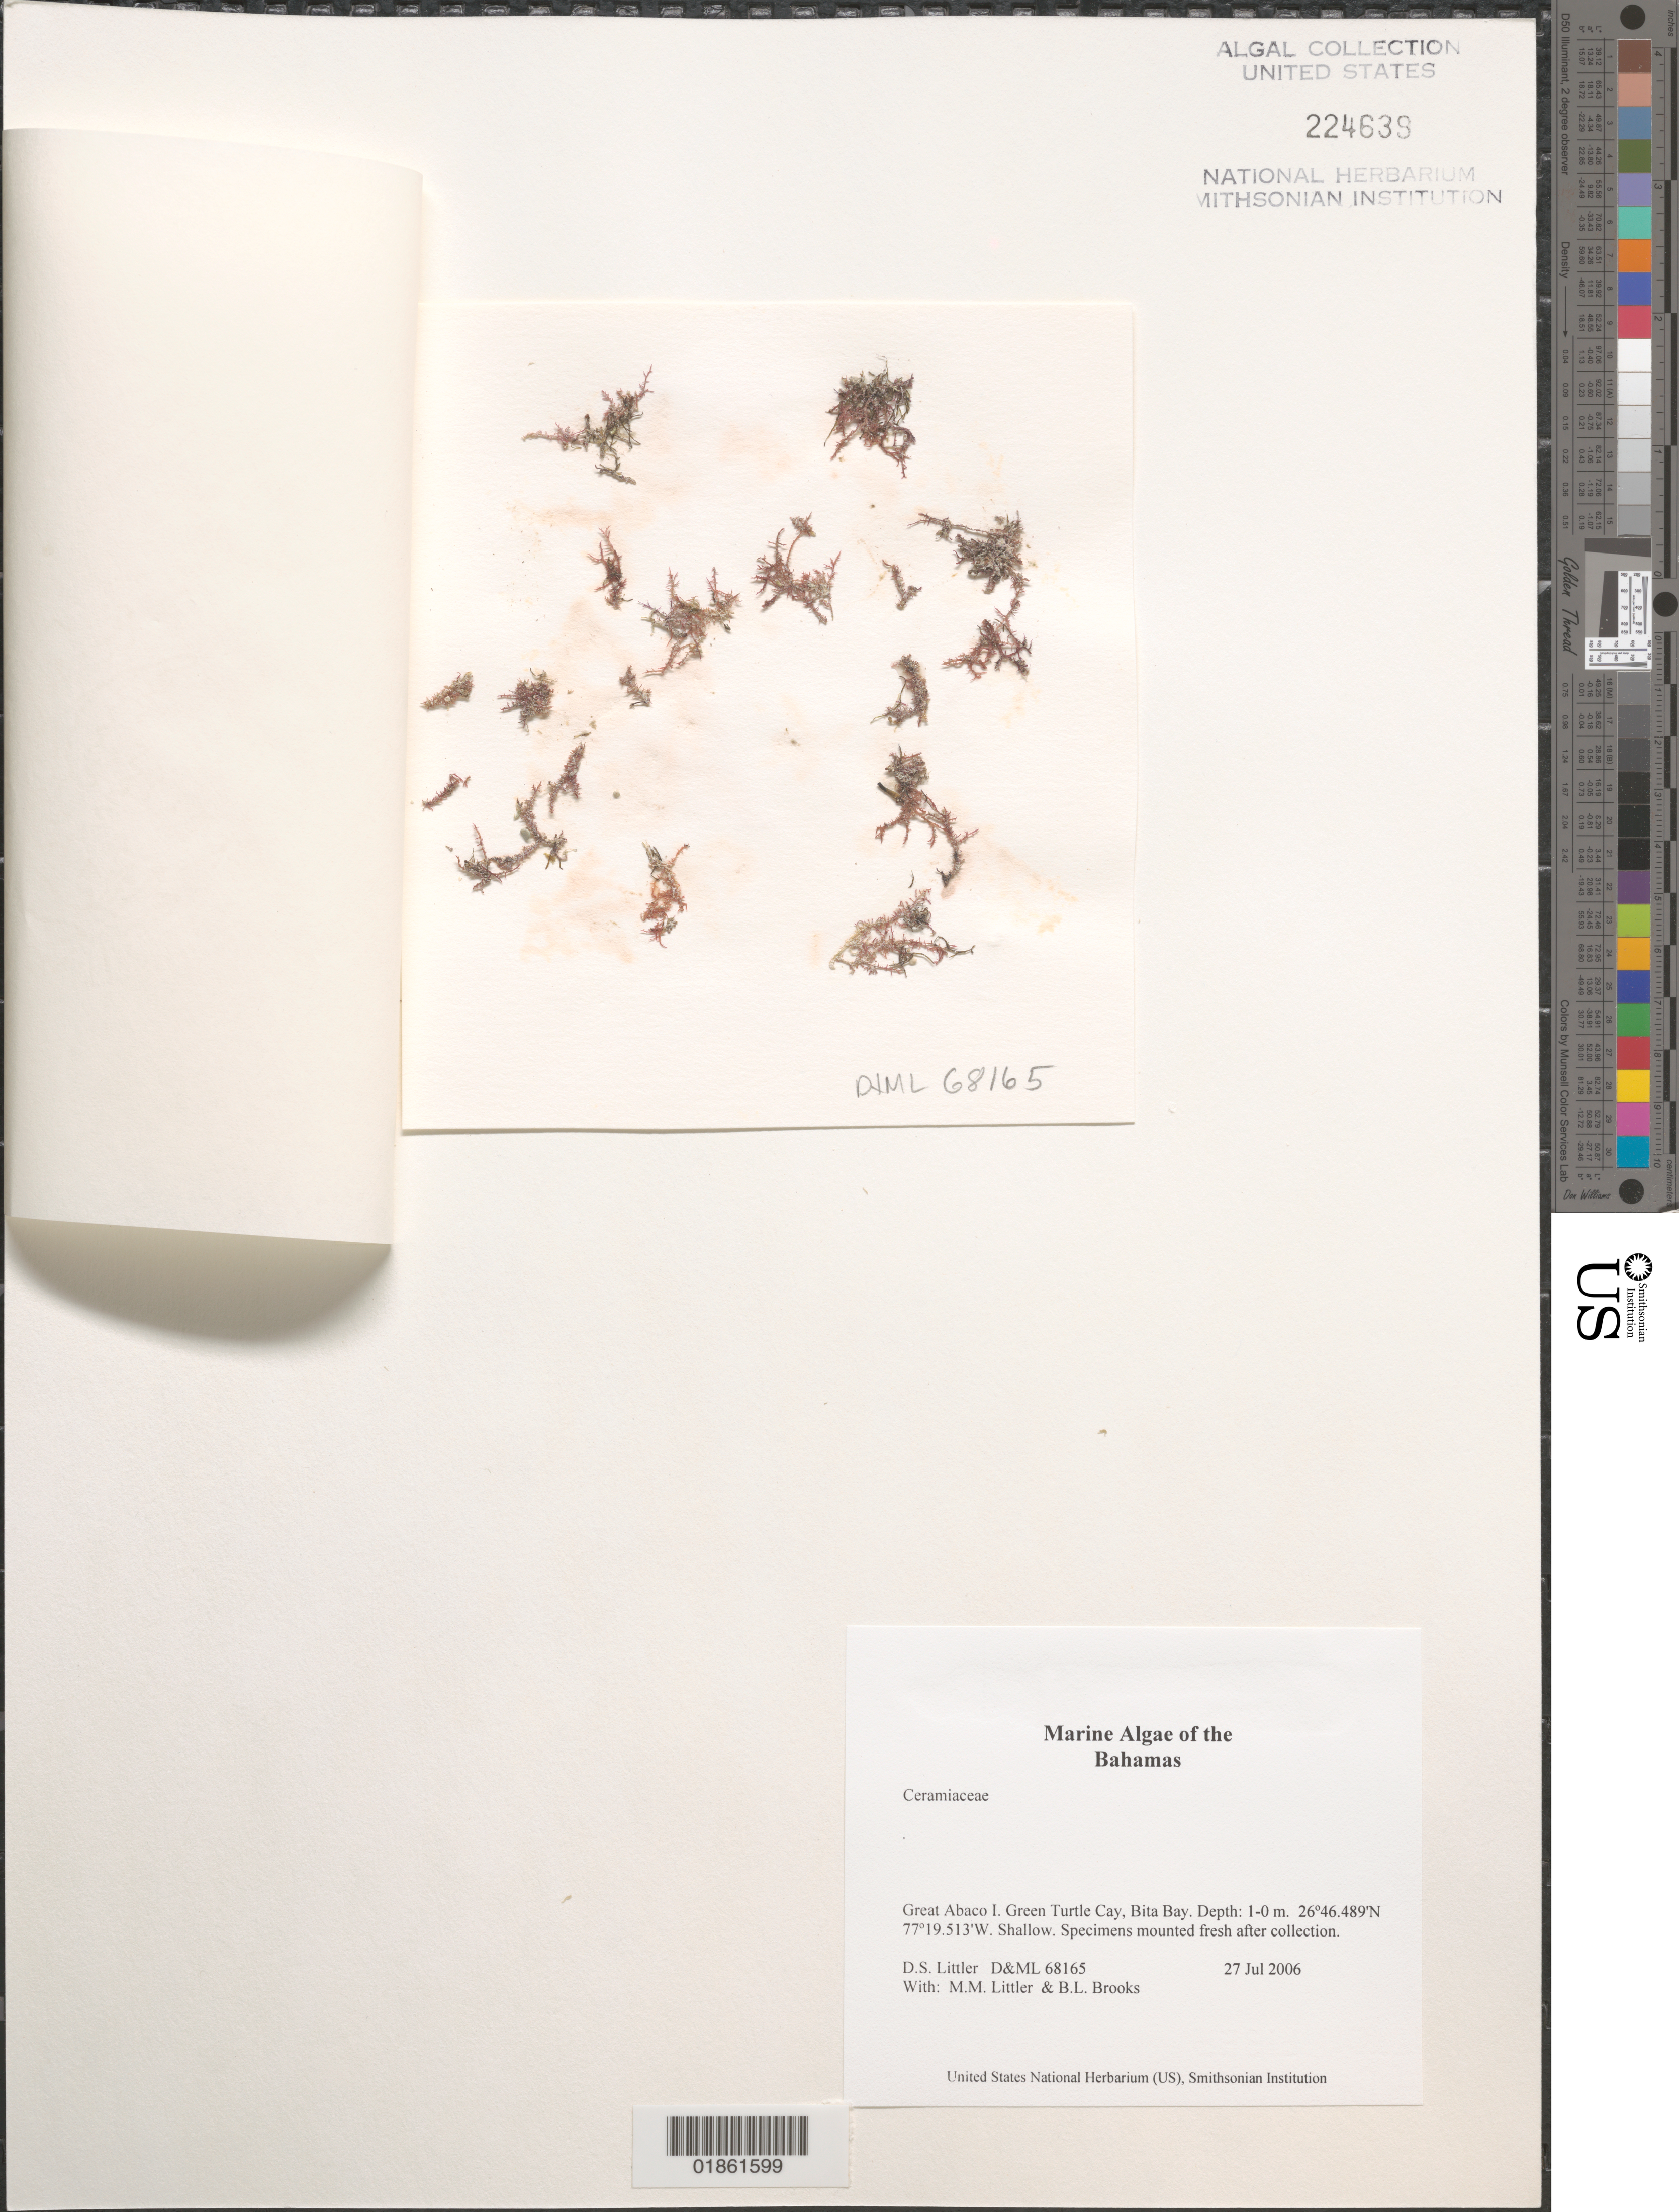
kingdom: Plantae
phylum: Rhodophyta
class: Florideophyceae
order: Ceramiales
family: Spyridiaceae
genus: Spyridia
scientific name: Spyridia sp.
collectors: M. M. Littler, D. S. Littler & B. Brooks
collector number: D&ML 68165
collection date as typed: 27 Jul 2006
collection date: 2006-07-27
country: Bahamas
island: Green Turtle Cay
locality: Bita Bay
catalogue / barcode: US 224639